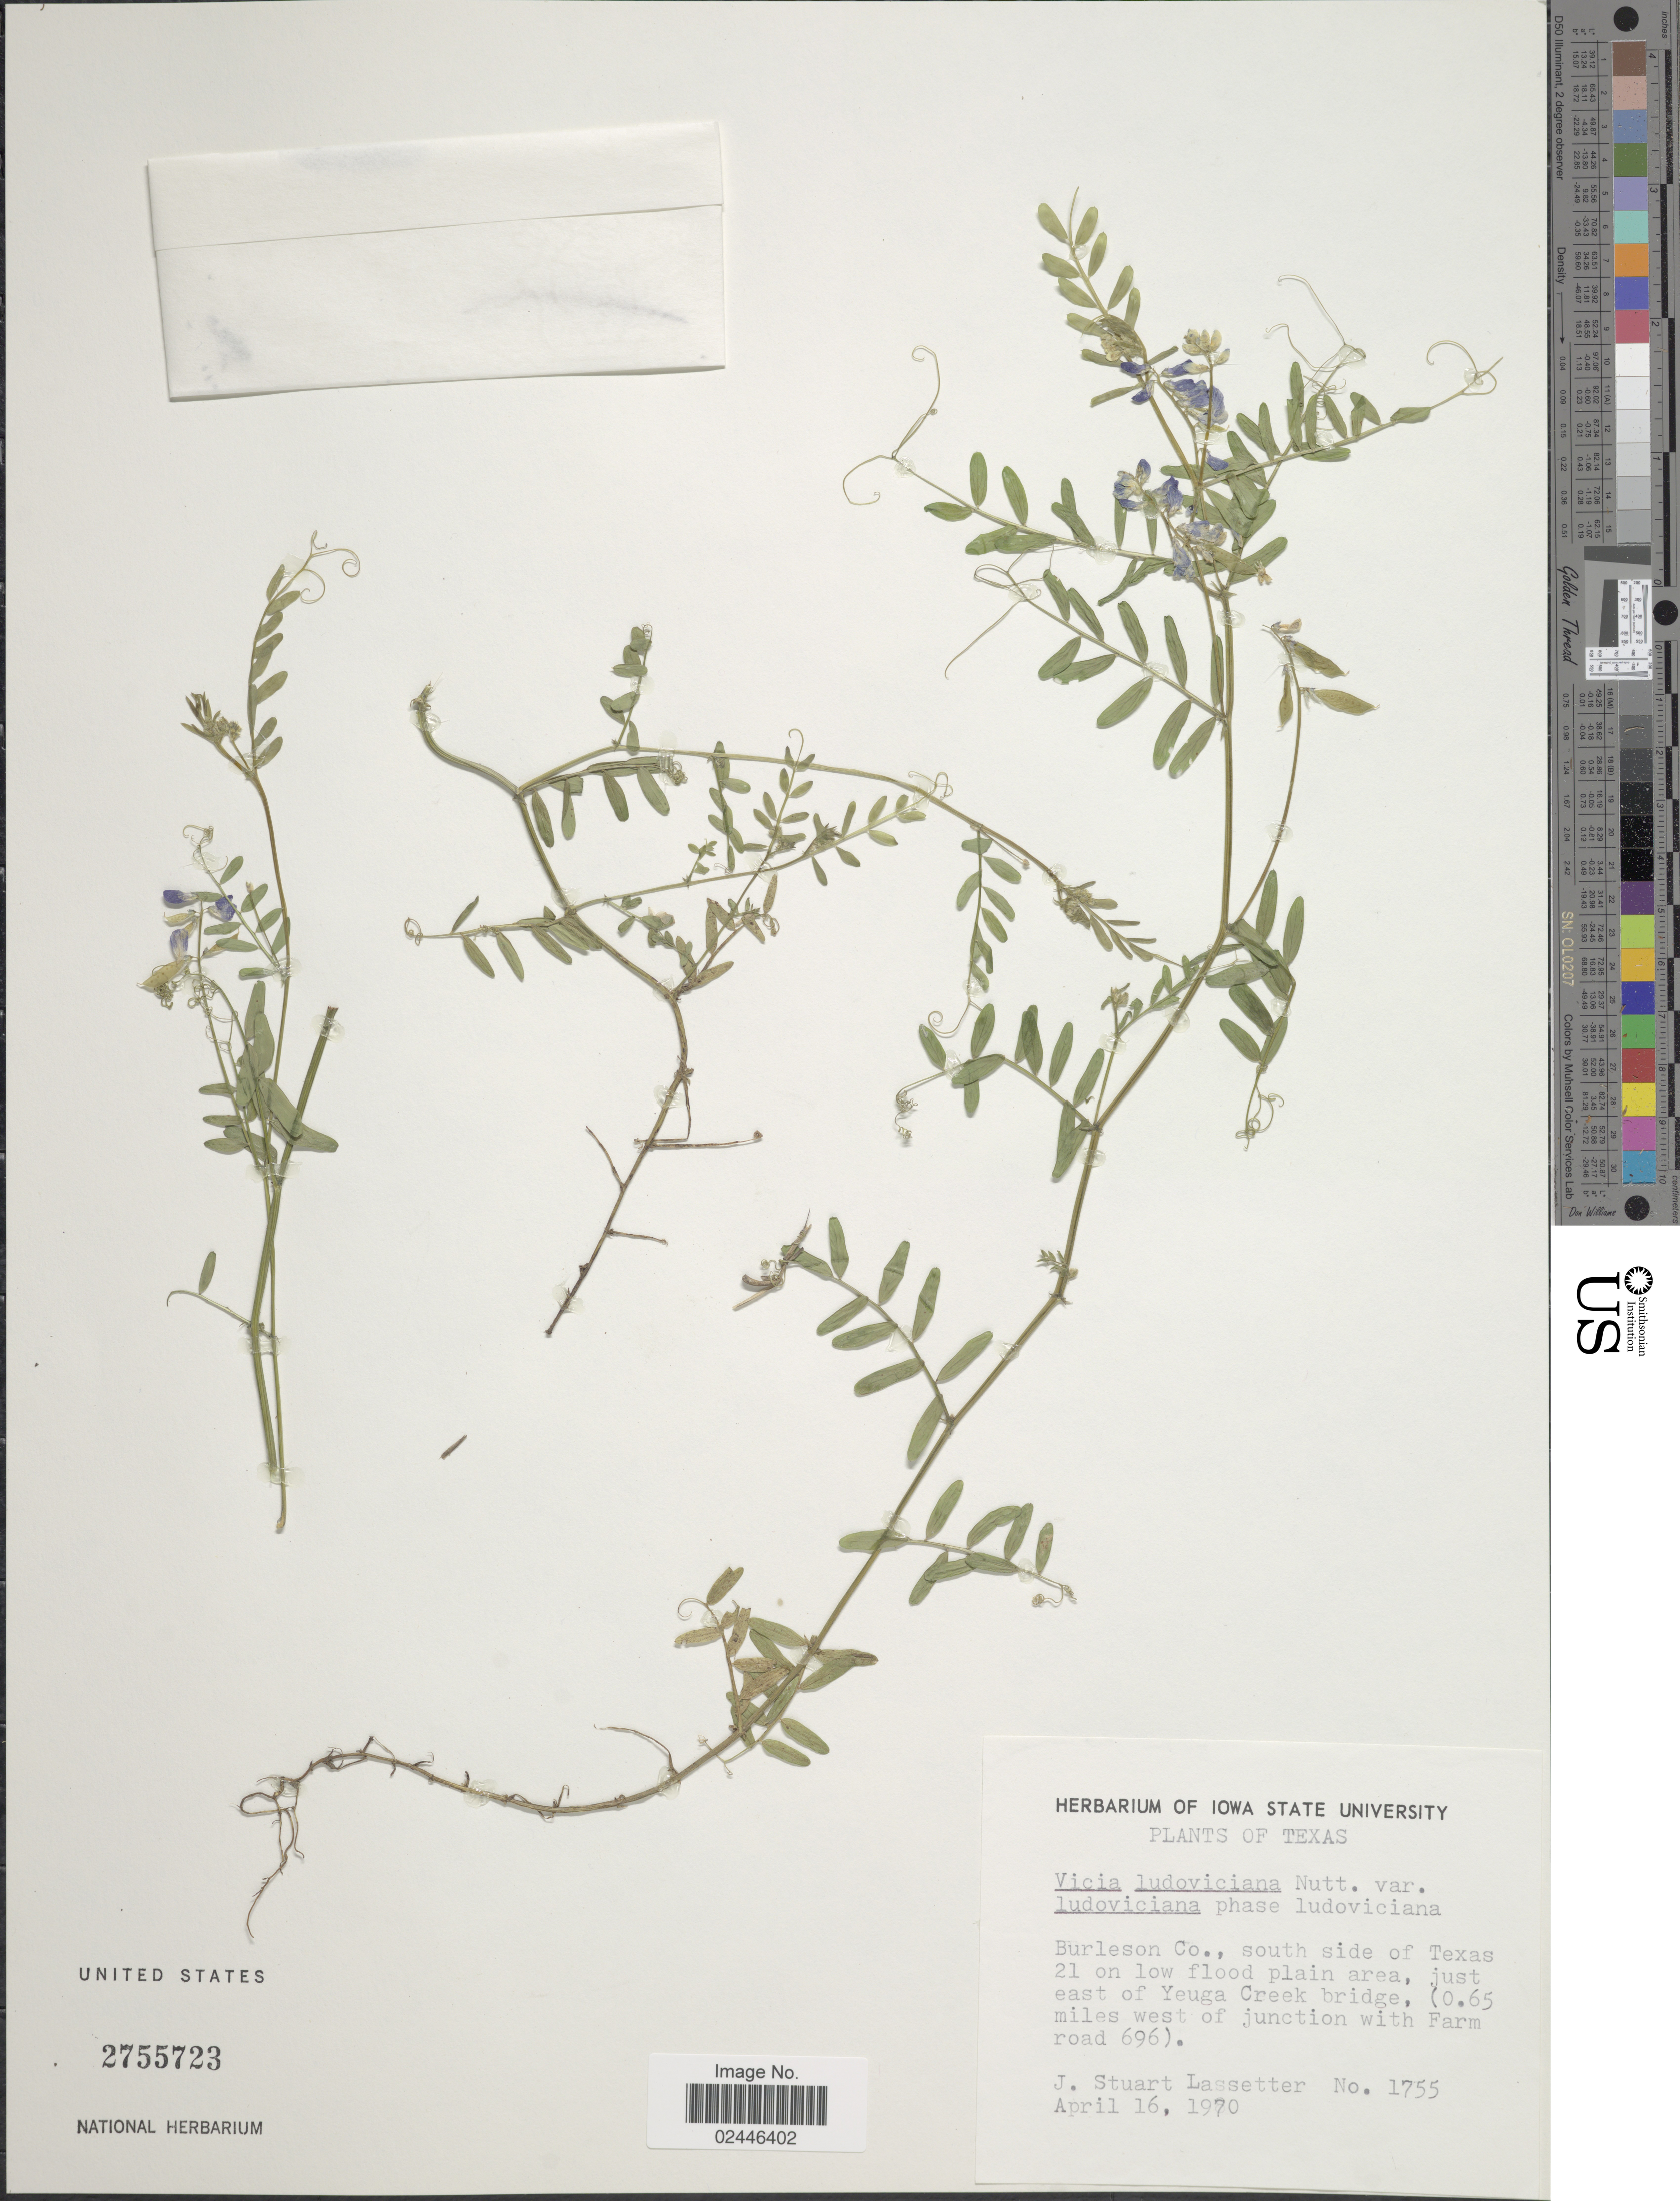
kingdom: Plantae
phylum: Tracheophyta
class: Magnoliopsida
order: Fabales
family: Fabaceae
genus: Vicia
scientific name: Vicia ludoviciana var. ludoviciana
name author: Nutt. ex Torr. & A. Gray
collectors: J. Lassetter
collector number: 1755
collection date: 1970-04-16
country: United States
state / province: Texas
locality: Burleson Co., south side of Texas 21 on low flood plain area, just east of Yeuga Creek bridge, (0.65 miles west of junction with Farm road 696)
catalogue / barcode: US 2755723